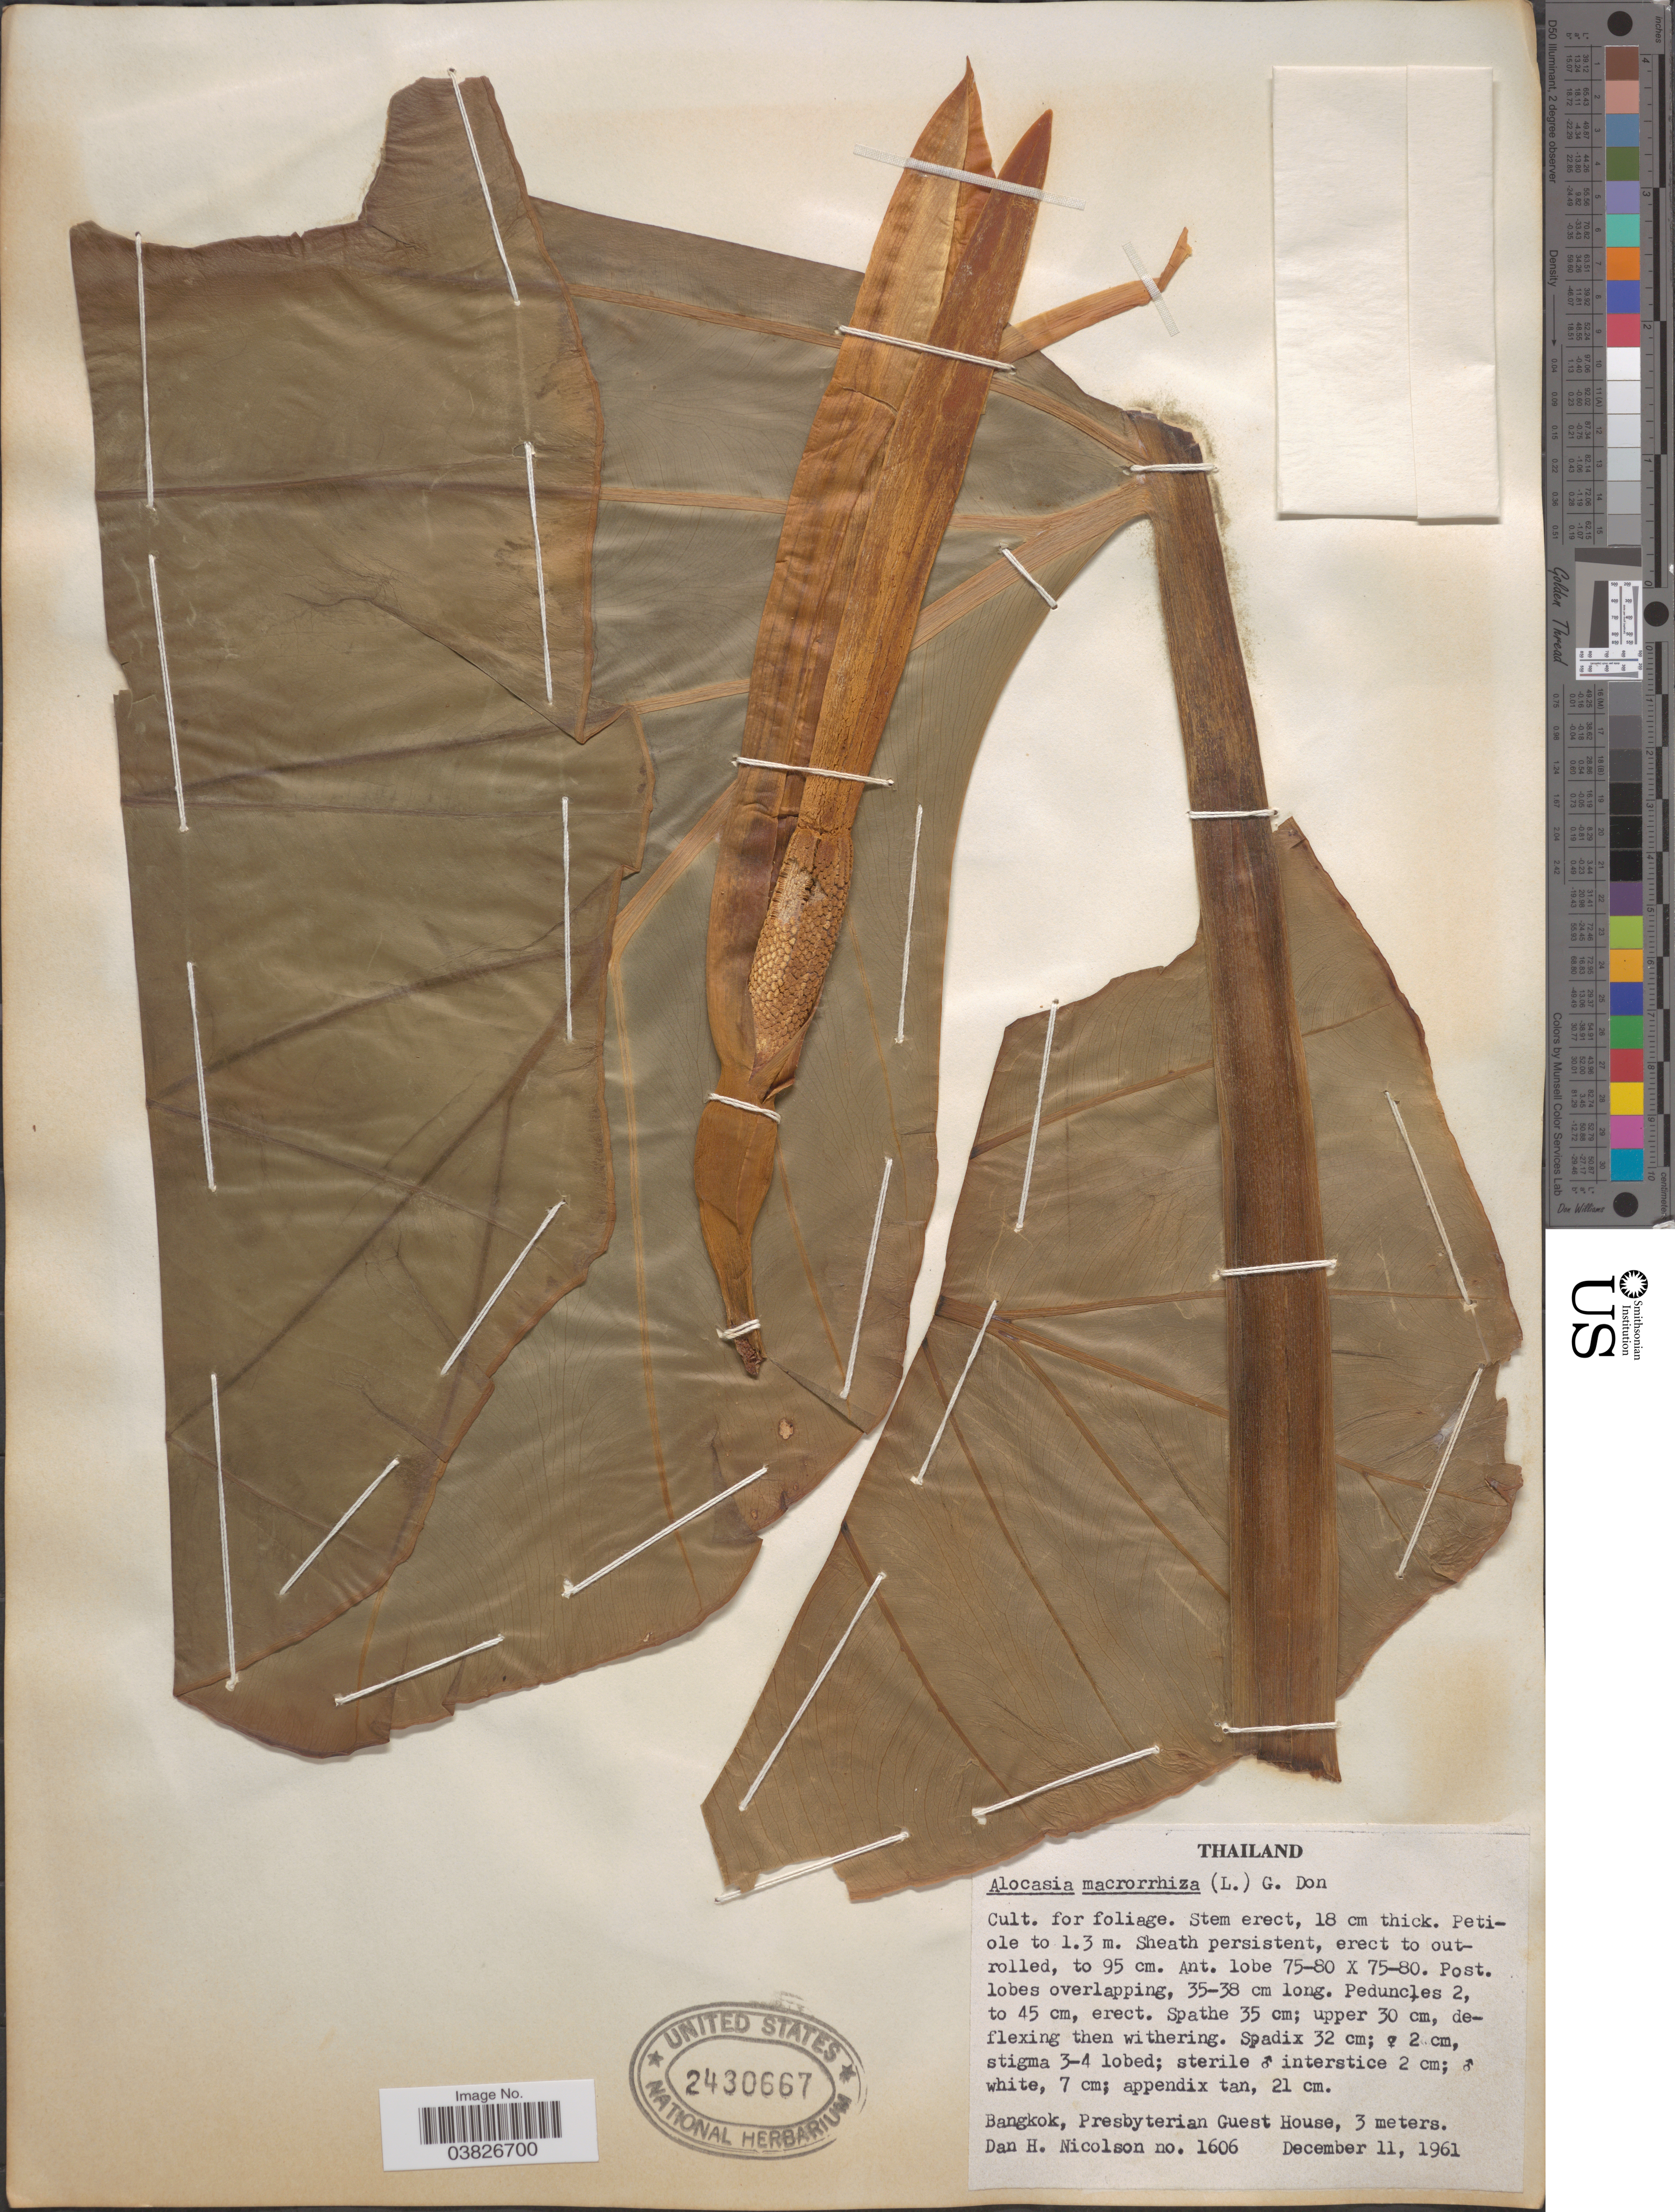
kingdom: Plantae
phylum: Tracheophyta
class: Liliopsida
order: Alismatales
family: Araceae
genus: Alocasia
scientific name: Alocasia macrorrhizos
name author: (L.) G. Don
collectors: D. H. Nicolson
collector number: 1606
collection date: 1961-12-11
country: Thailand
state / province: Bangkok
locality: Presbyterian Guest House.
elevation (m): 3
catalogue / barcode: US 2430667